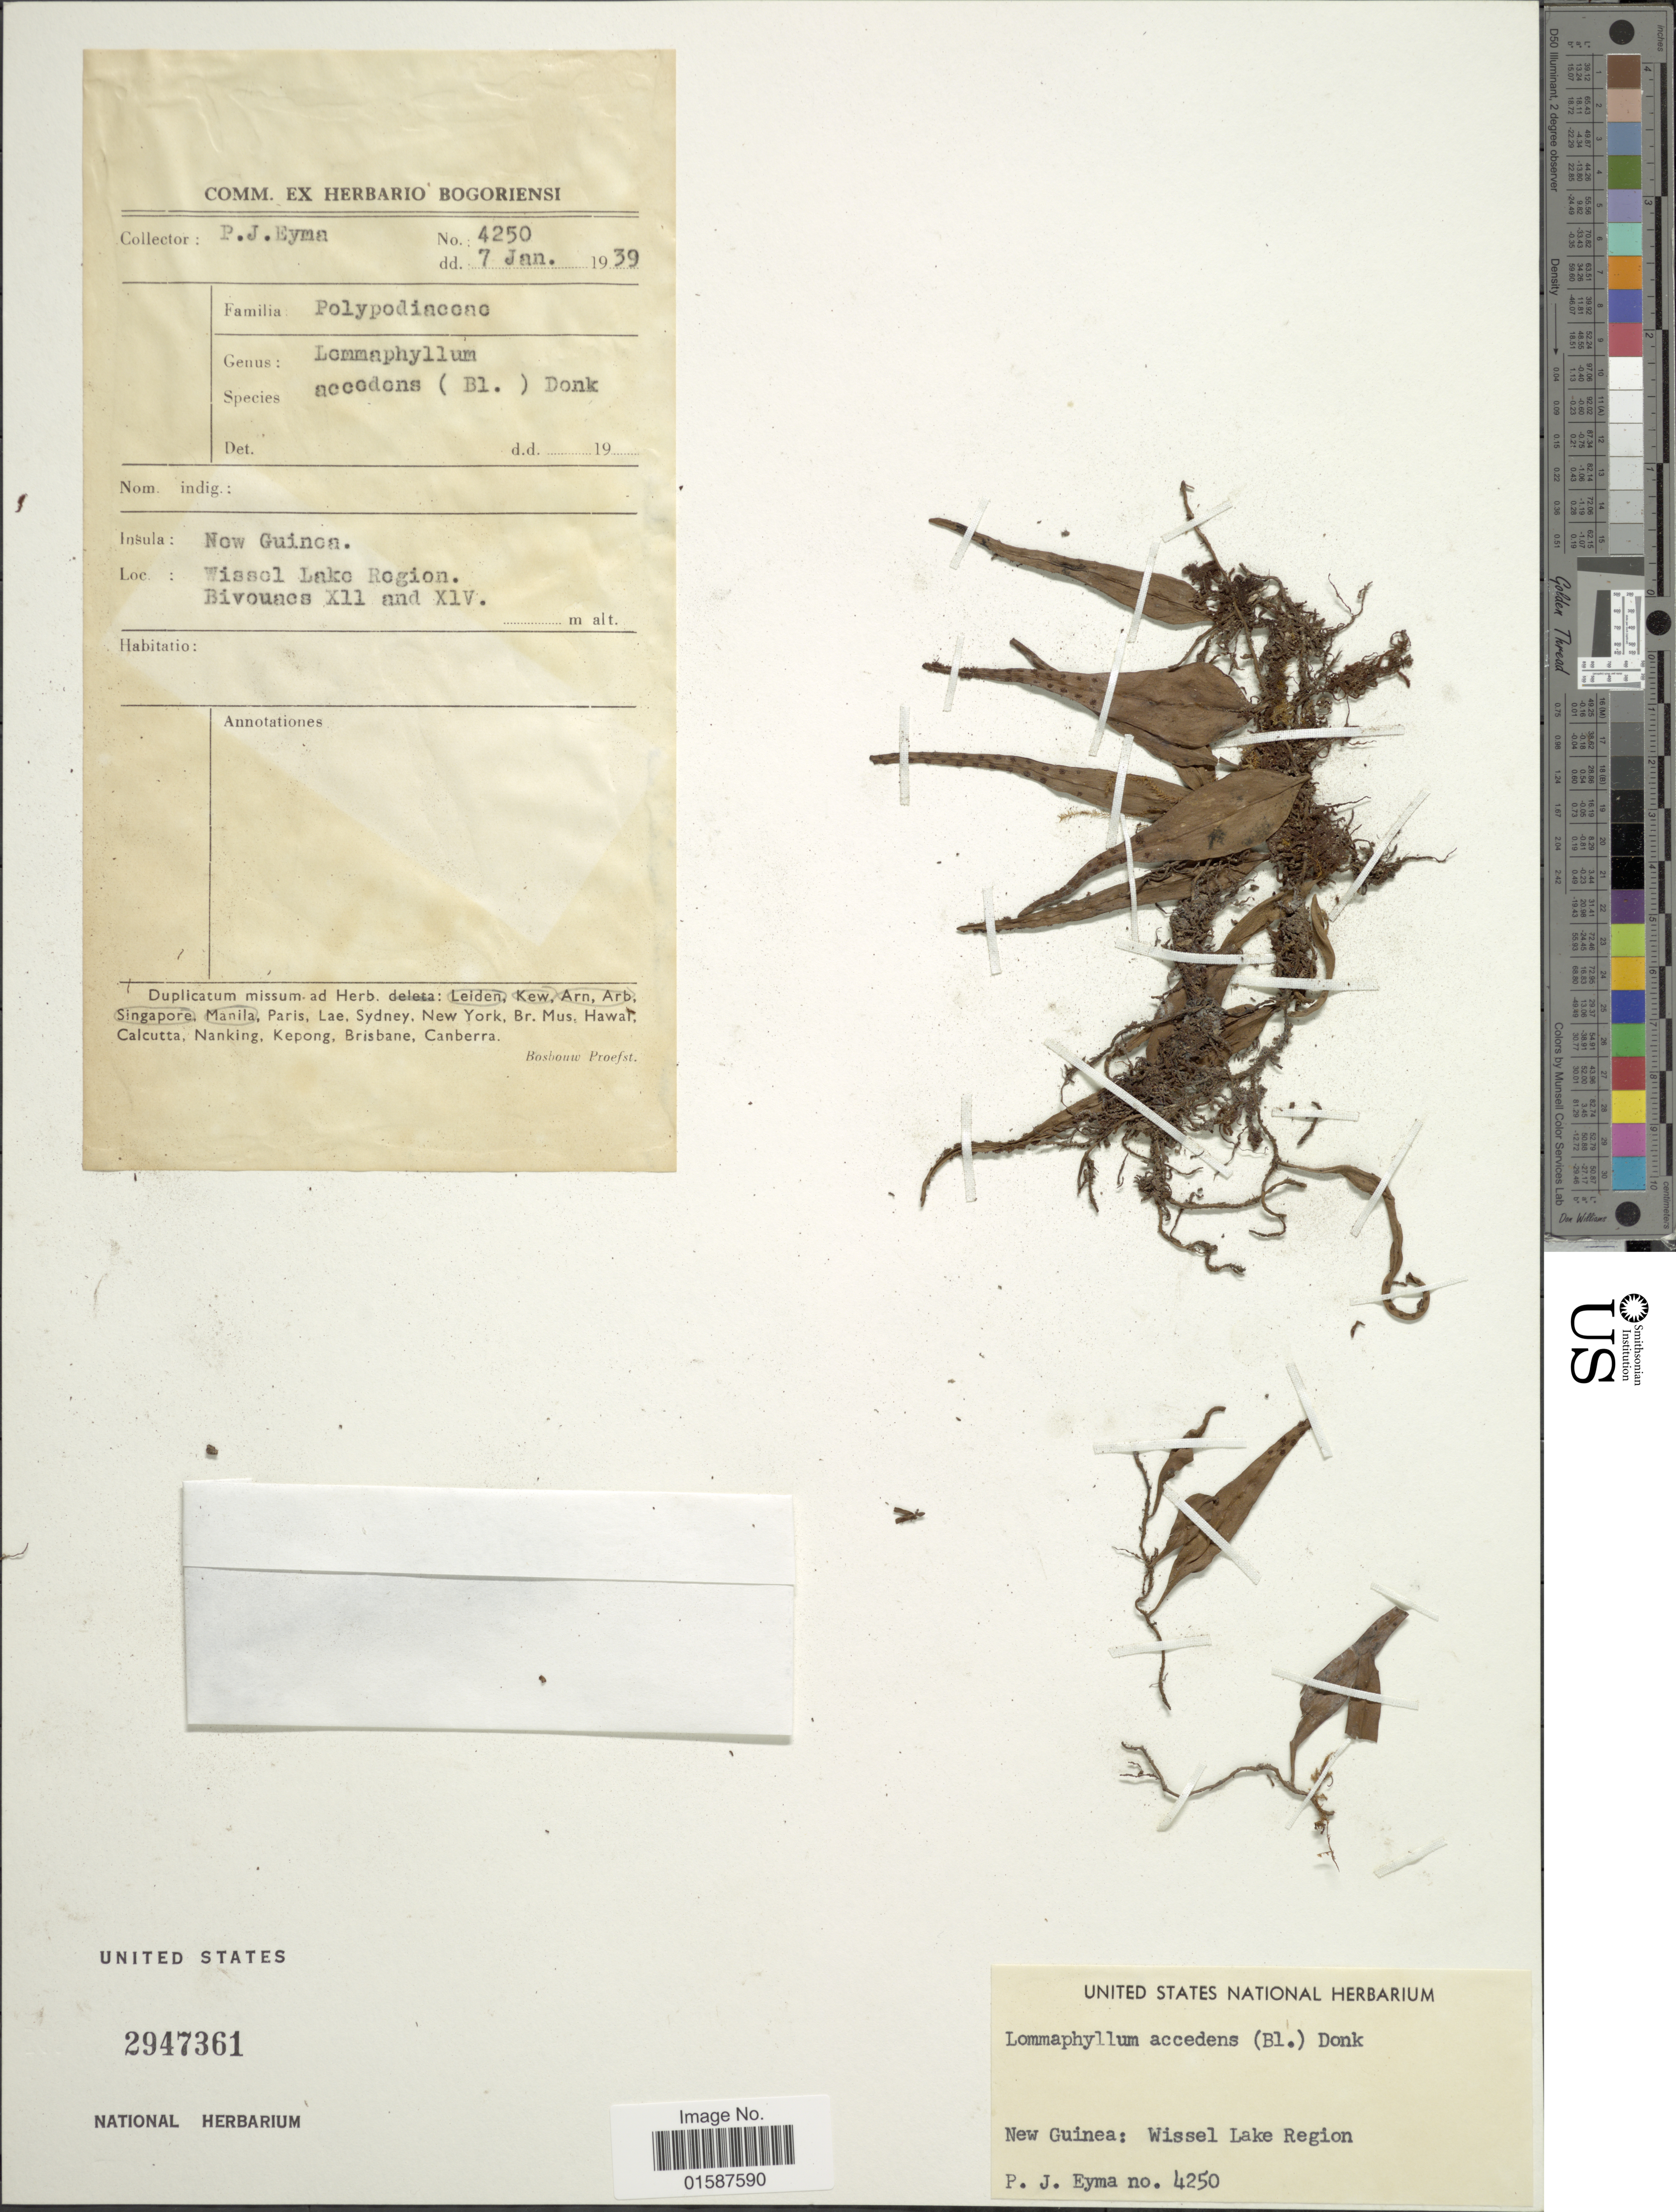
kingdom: Plantae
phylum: Tracheophyta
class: Polypodiopsida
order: Polypodiales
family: Polypodiaceae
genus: Lemmaphyllum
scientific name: Lemmaphyllum accedens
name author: (Blume) Donk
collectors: P. J. Eyma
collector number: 4250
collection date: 1939-01-07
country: Papua New Guinea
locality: New Guinea: Wissel Lake Region, Bivouaes XII and XIV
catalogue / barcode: US 2947361